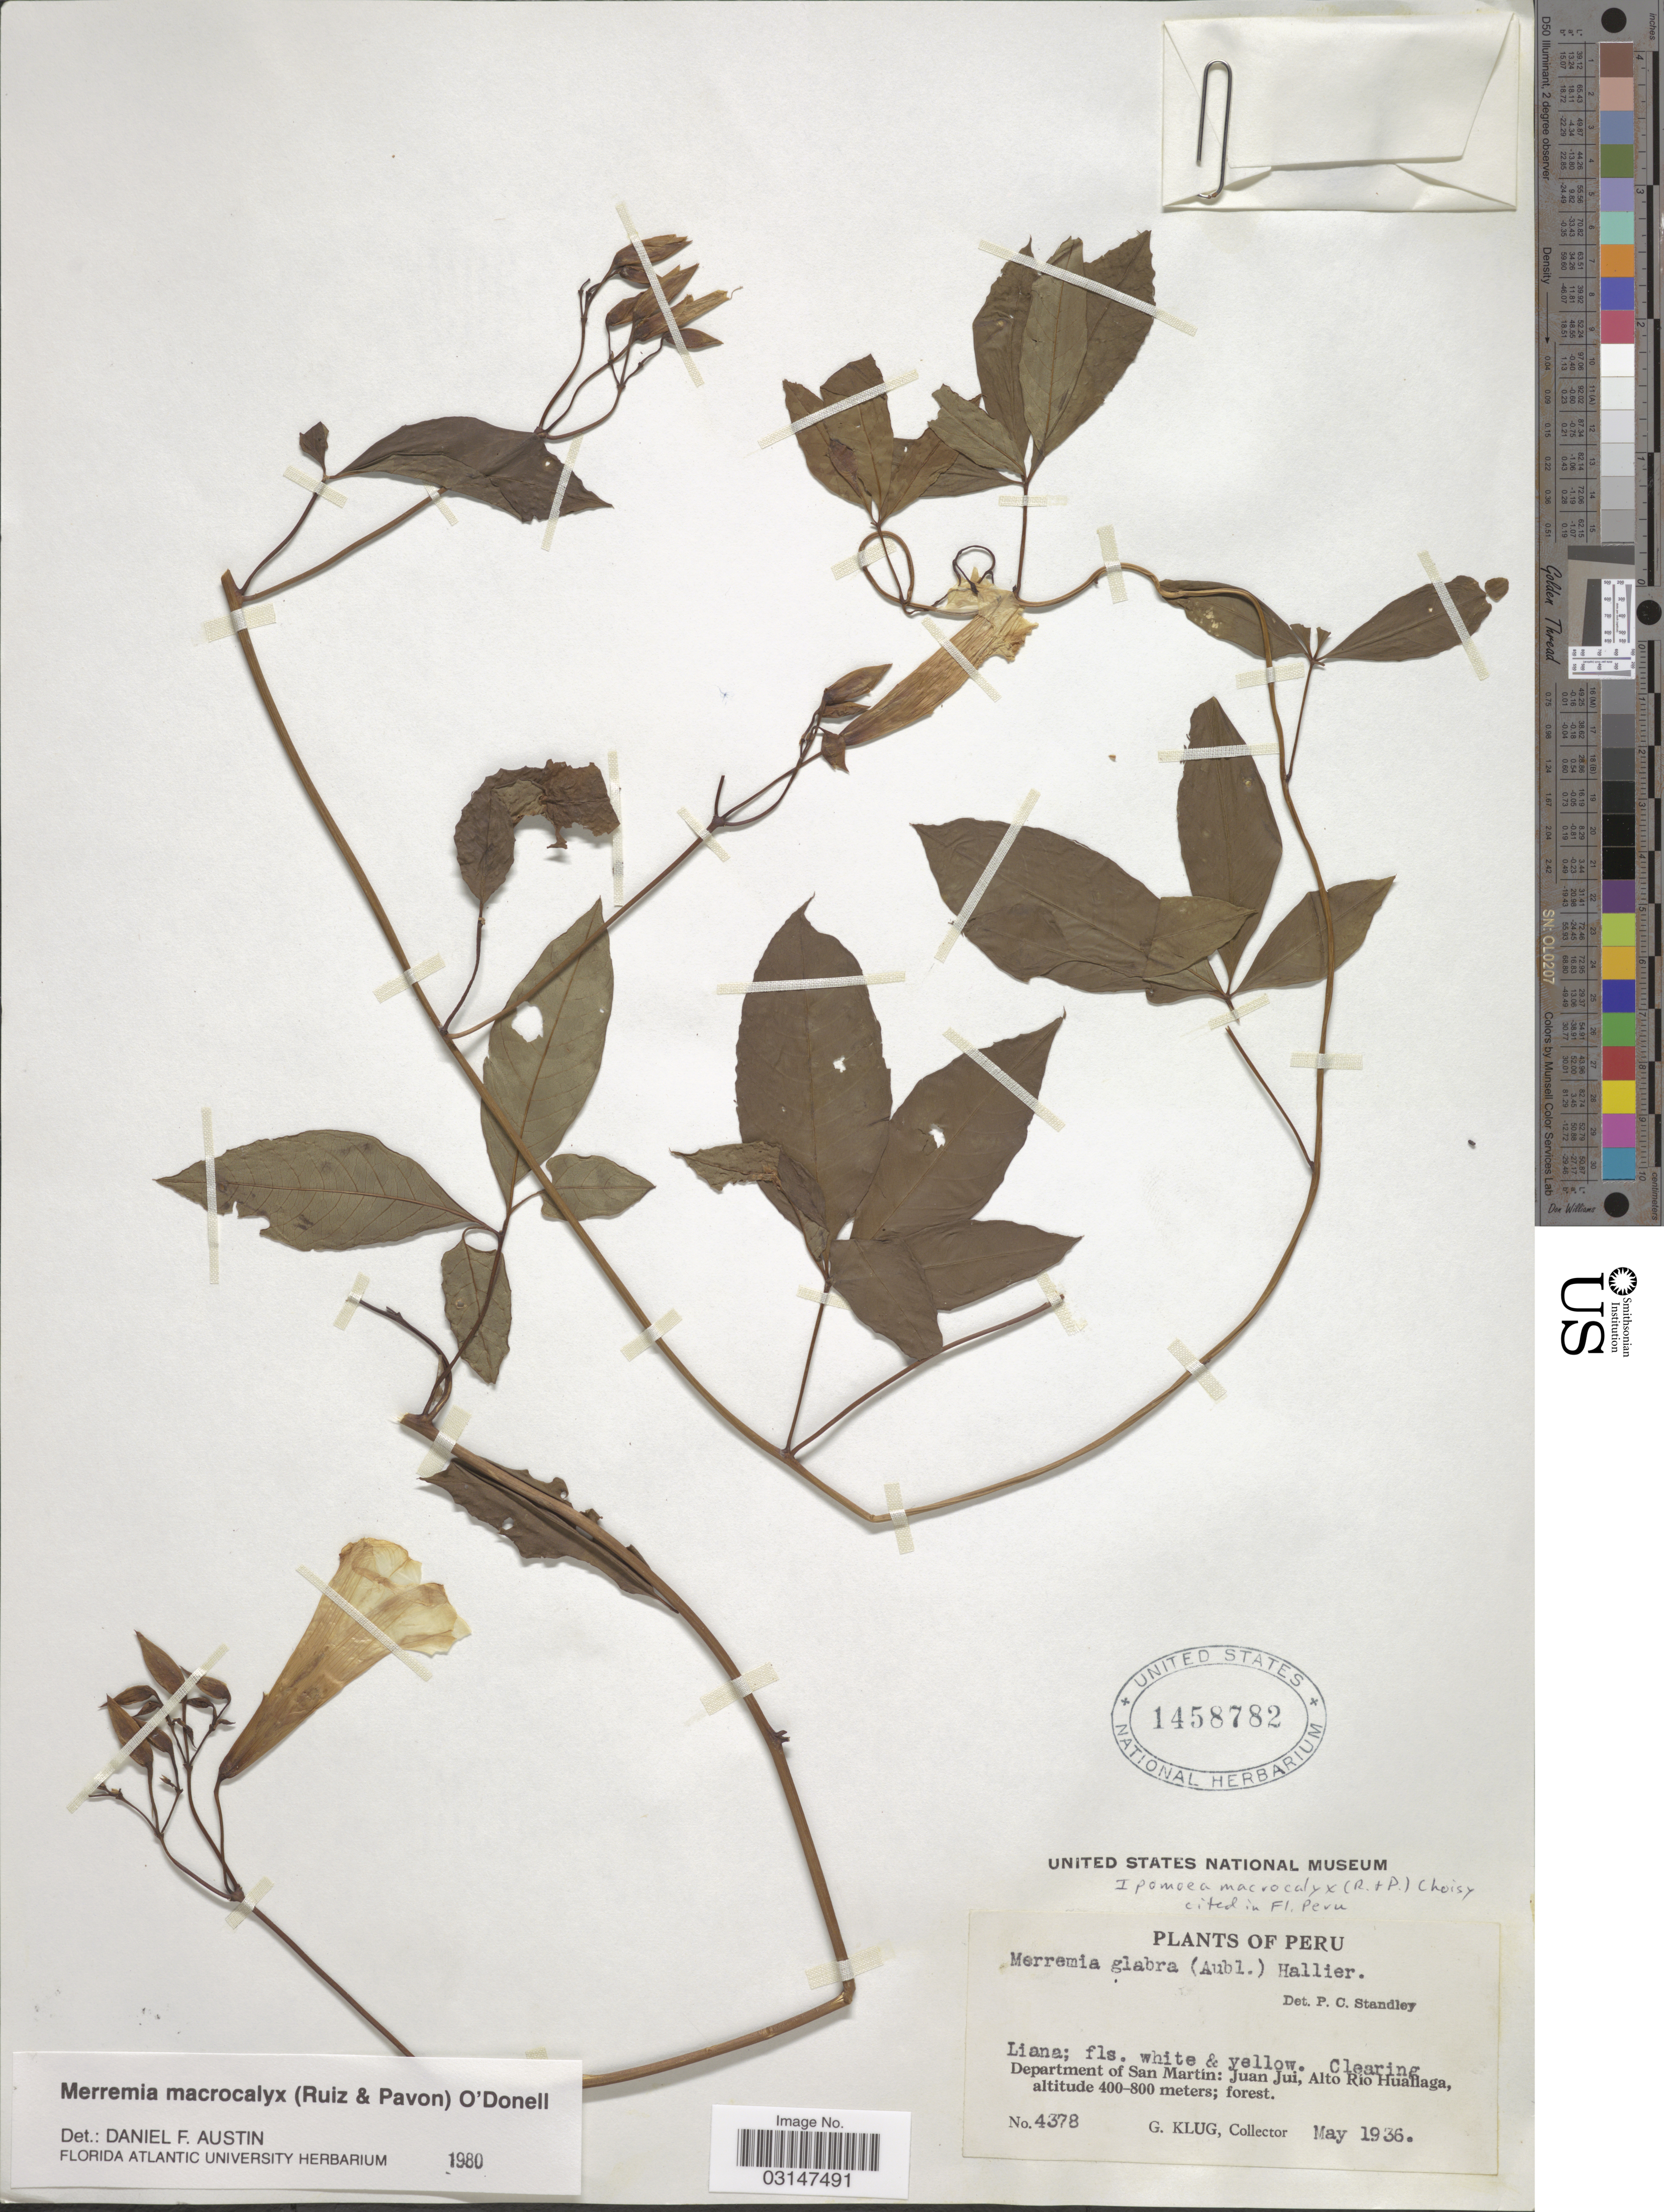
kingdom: Plantae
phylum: Tracheophyta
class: Magnoliopsida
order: Solanales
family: Convolvulaceae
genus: Distimake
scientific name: Distimake macrocalyx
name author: (Ruiz & Pav.) A. R. Simões & Staples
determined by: Strong, Mark T., (BOT), Smithsonian Institution - National Museum of Natural History (UNITED STATES)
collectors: G. Klug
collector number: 4378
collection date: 1936-05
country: Peru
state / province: San Martín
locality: Department of San Martin: Juan Jui, Alto Río Huallaga.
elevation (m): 400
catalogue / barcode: US 1458782